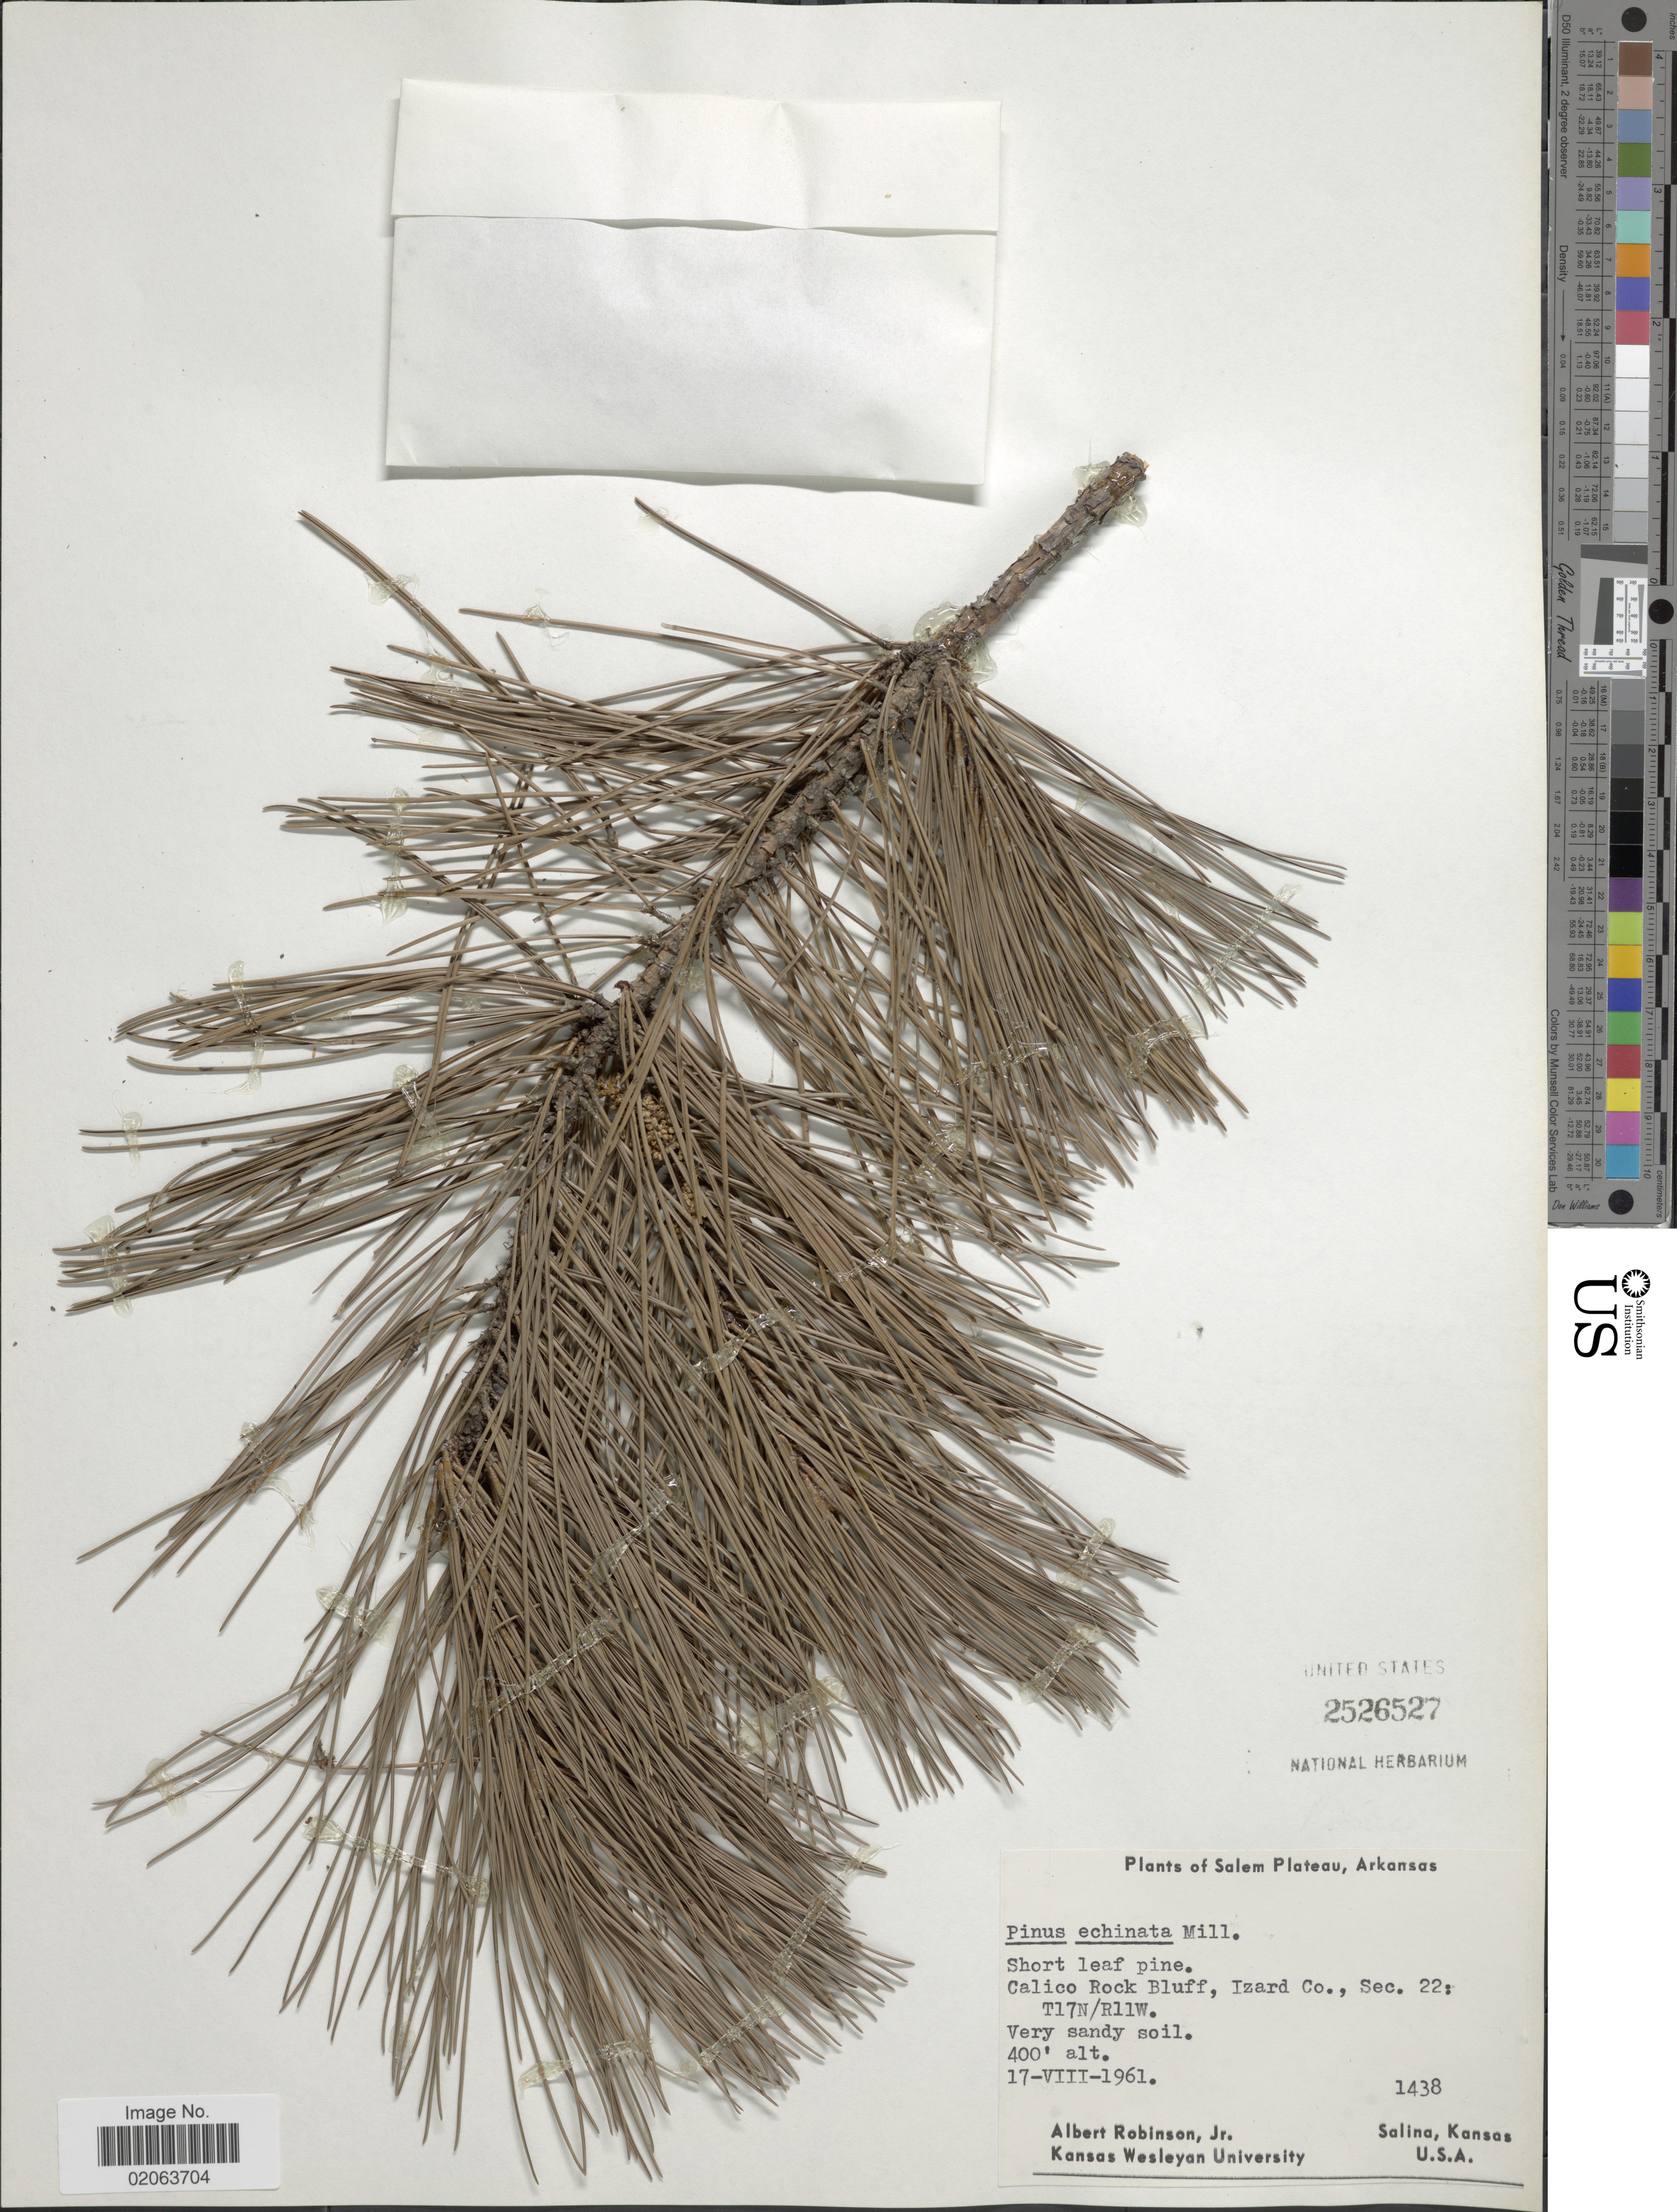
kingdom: Plantae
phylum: Tracheophyta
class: Pinopsida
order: Pinales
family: Pinaceae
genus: Pinus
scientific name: Pinus echinata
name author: Mill.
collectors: A. Robinson Jr.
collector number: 1438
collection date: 1961-08-17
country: United States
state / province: Arkansas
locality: Salem Plateau. Calico Rock Bluff, Izard Co., Sec. 22: T17N/R11W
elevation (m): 122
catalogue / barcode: US 2526527